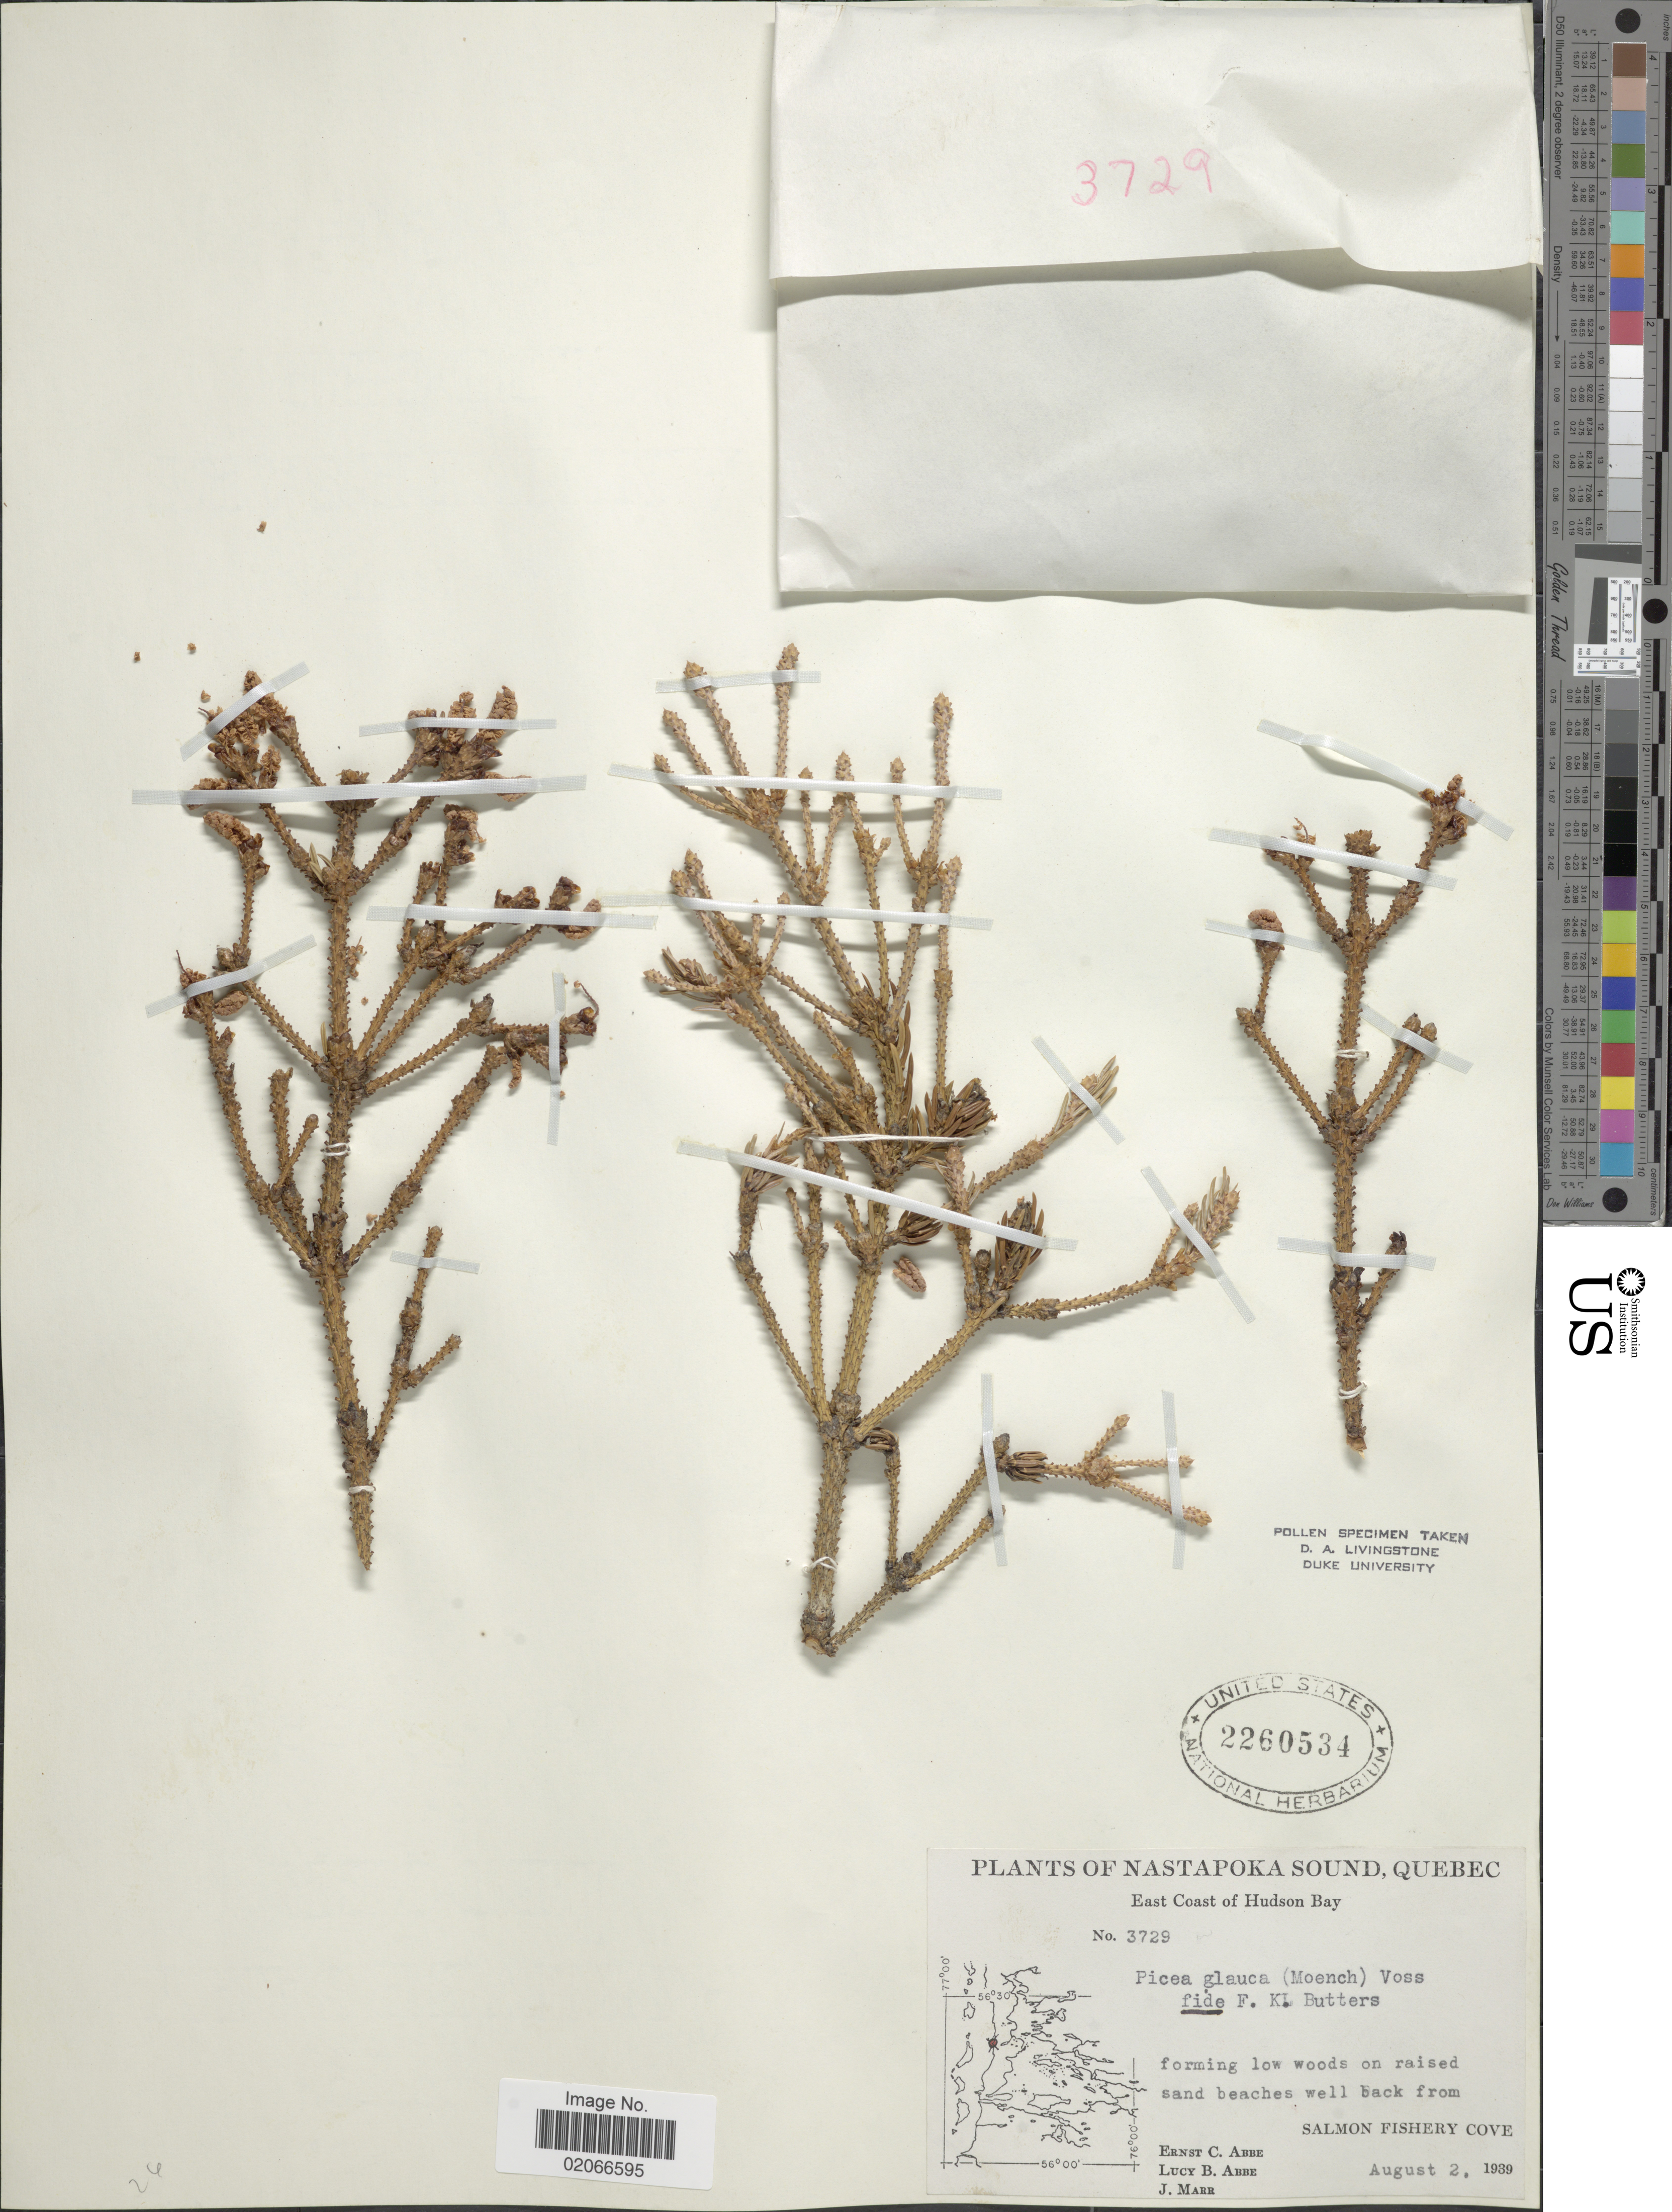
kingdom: Plantae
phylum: Tracheophyta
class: Pinopsida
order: Pinales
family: Pinaceae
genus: Picea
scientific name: Picea glauca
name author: (Moench) Voss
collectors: E. C. Abbe, L. B. Abbe & J. Marr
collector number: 3729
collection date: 1939-08-02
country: Canada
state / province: Quebec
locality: Nastapoka Sound, Salmon Fishery Cove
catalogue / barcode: US 2260534